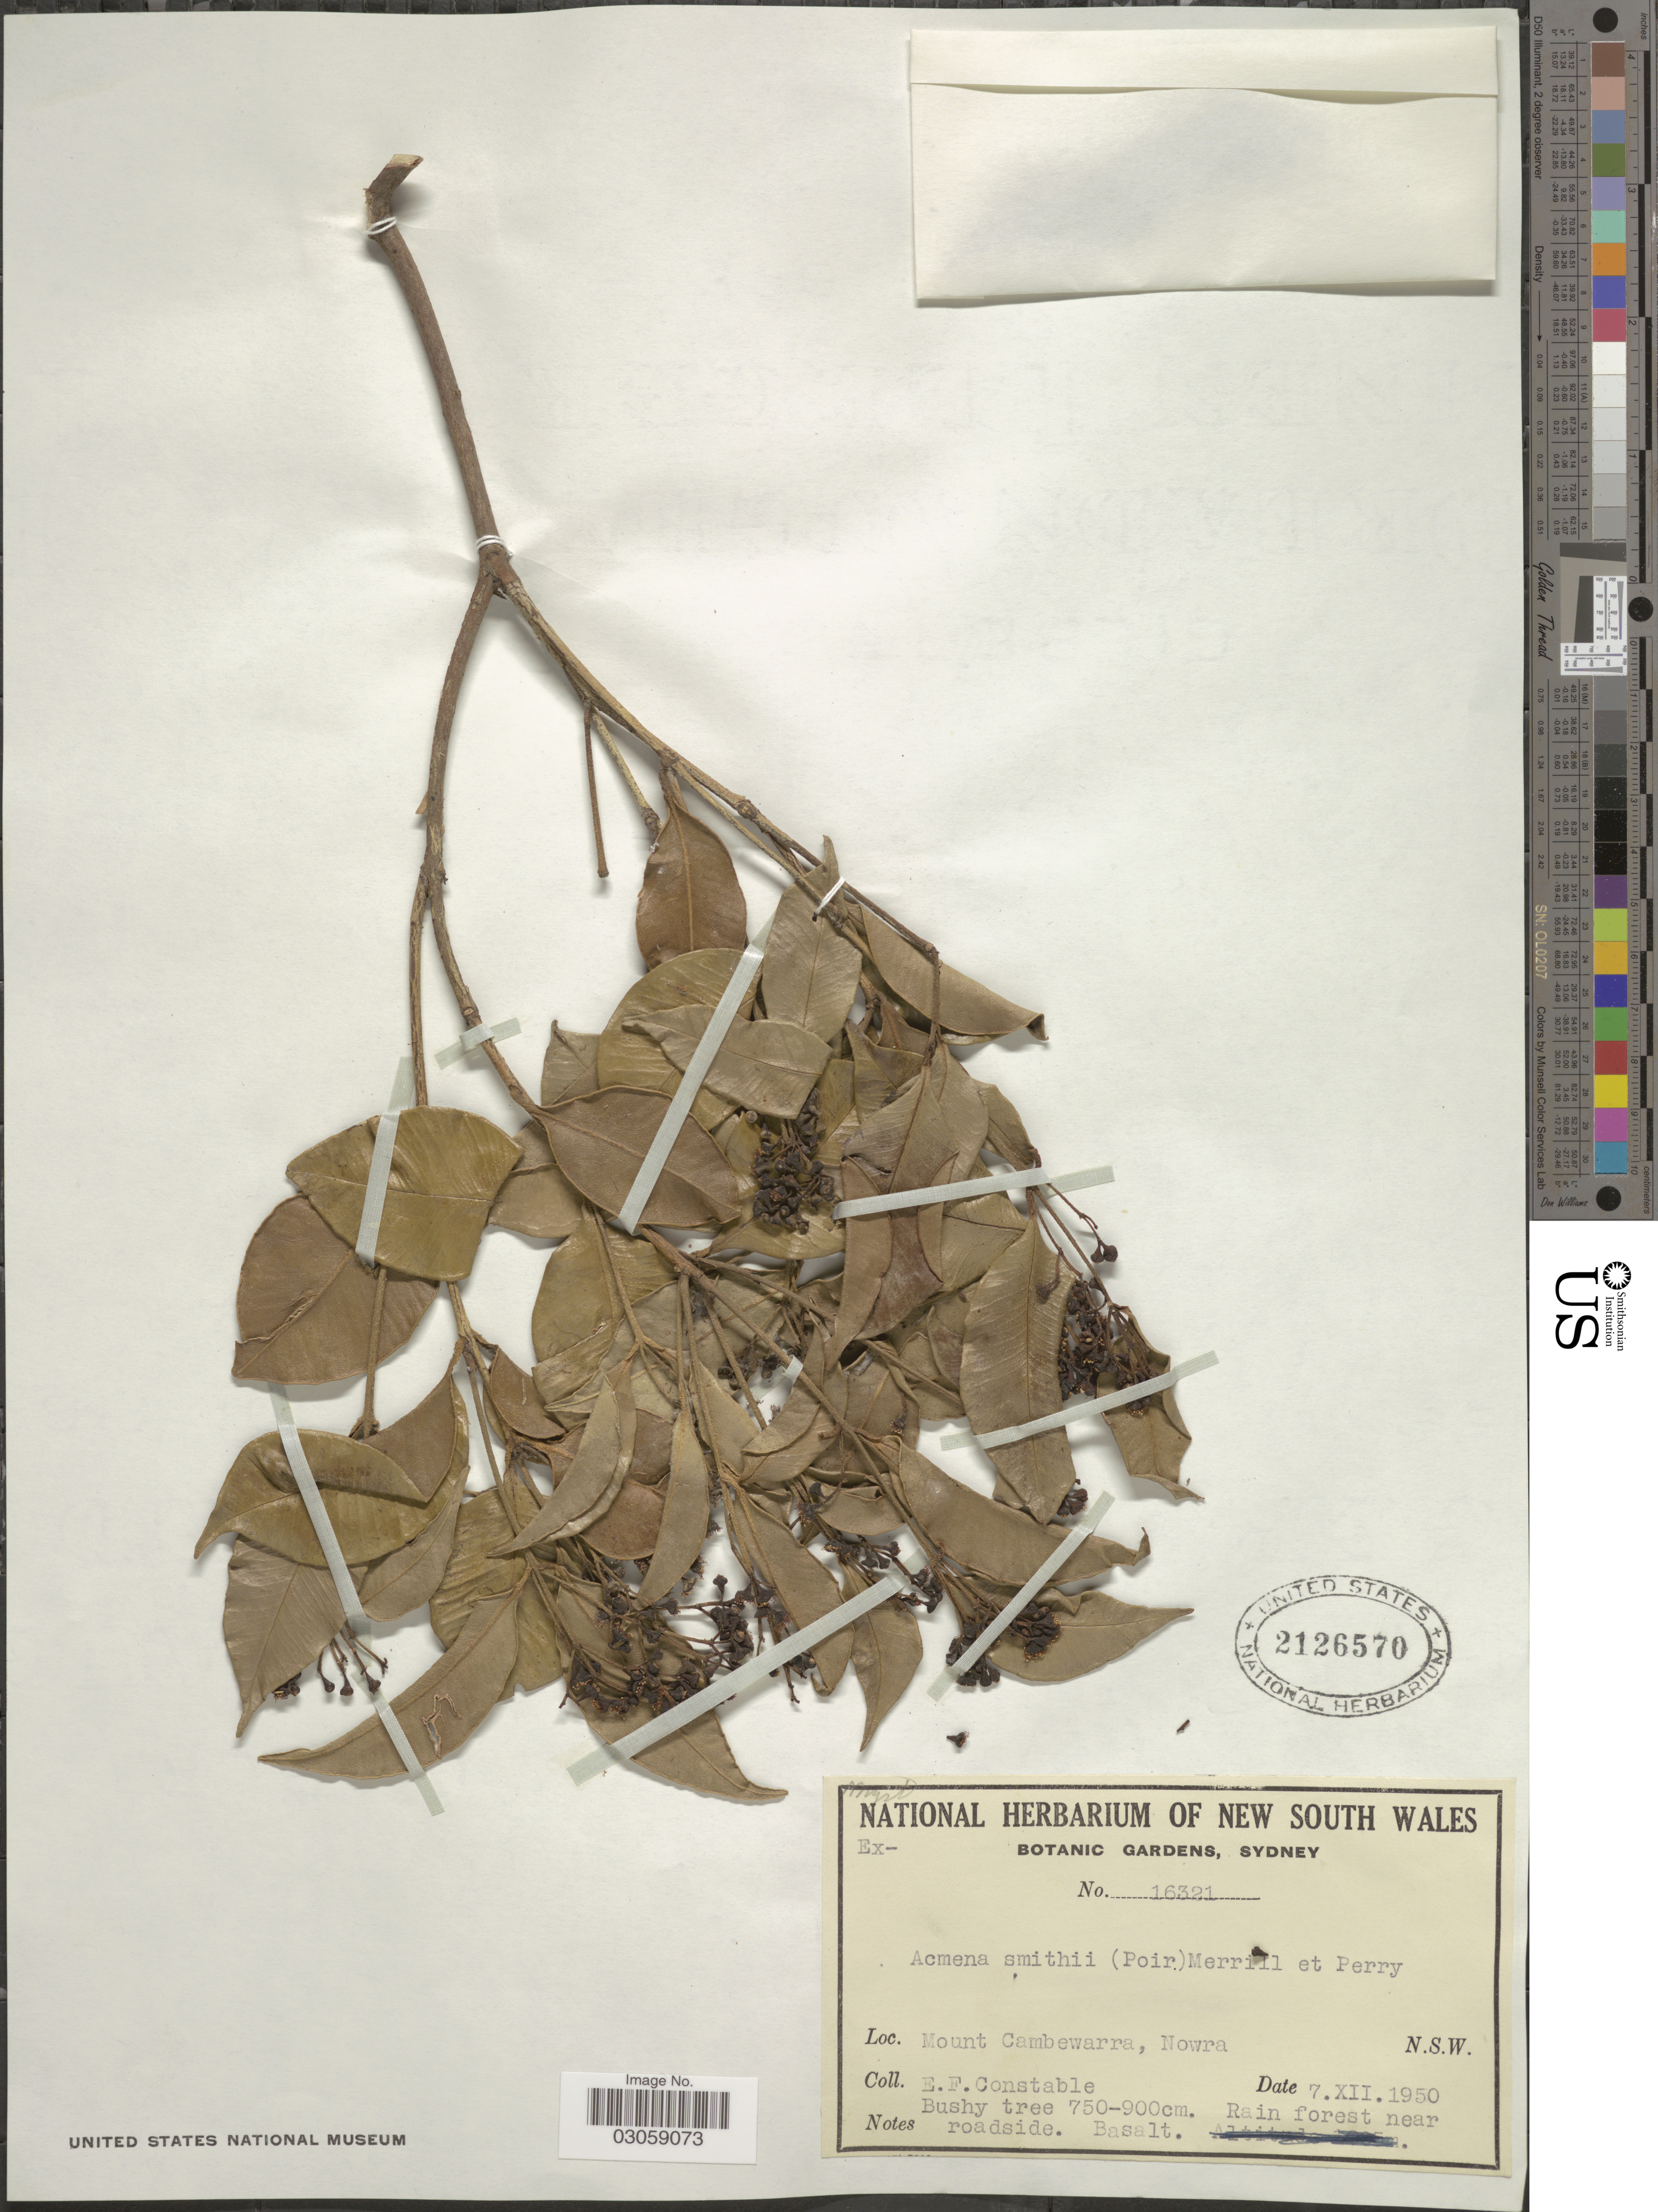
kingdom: Plantae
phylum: Tracheophyta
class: Magnoliopsida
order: Myrtales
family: Myrtaceae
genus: Syzygium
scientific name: Syzygium smithii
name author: (Poir.) Nied.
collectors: E. F. Constable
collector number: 16321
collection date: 1950-12-07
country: Australia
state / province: New South Wales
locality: Mount Cambewarra, Nowra.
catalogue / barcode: US 2126570